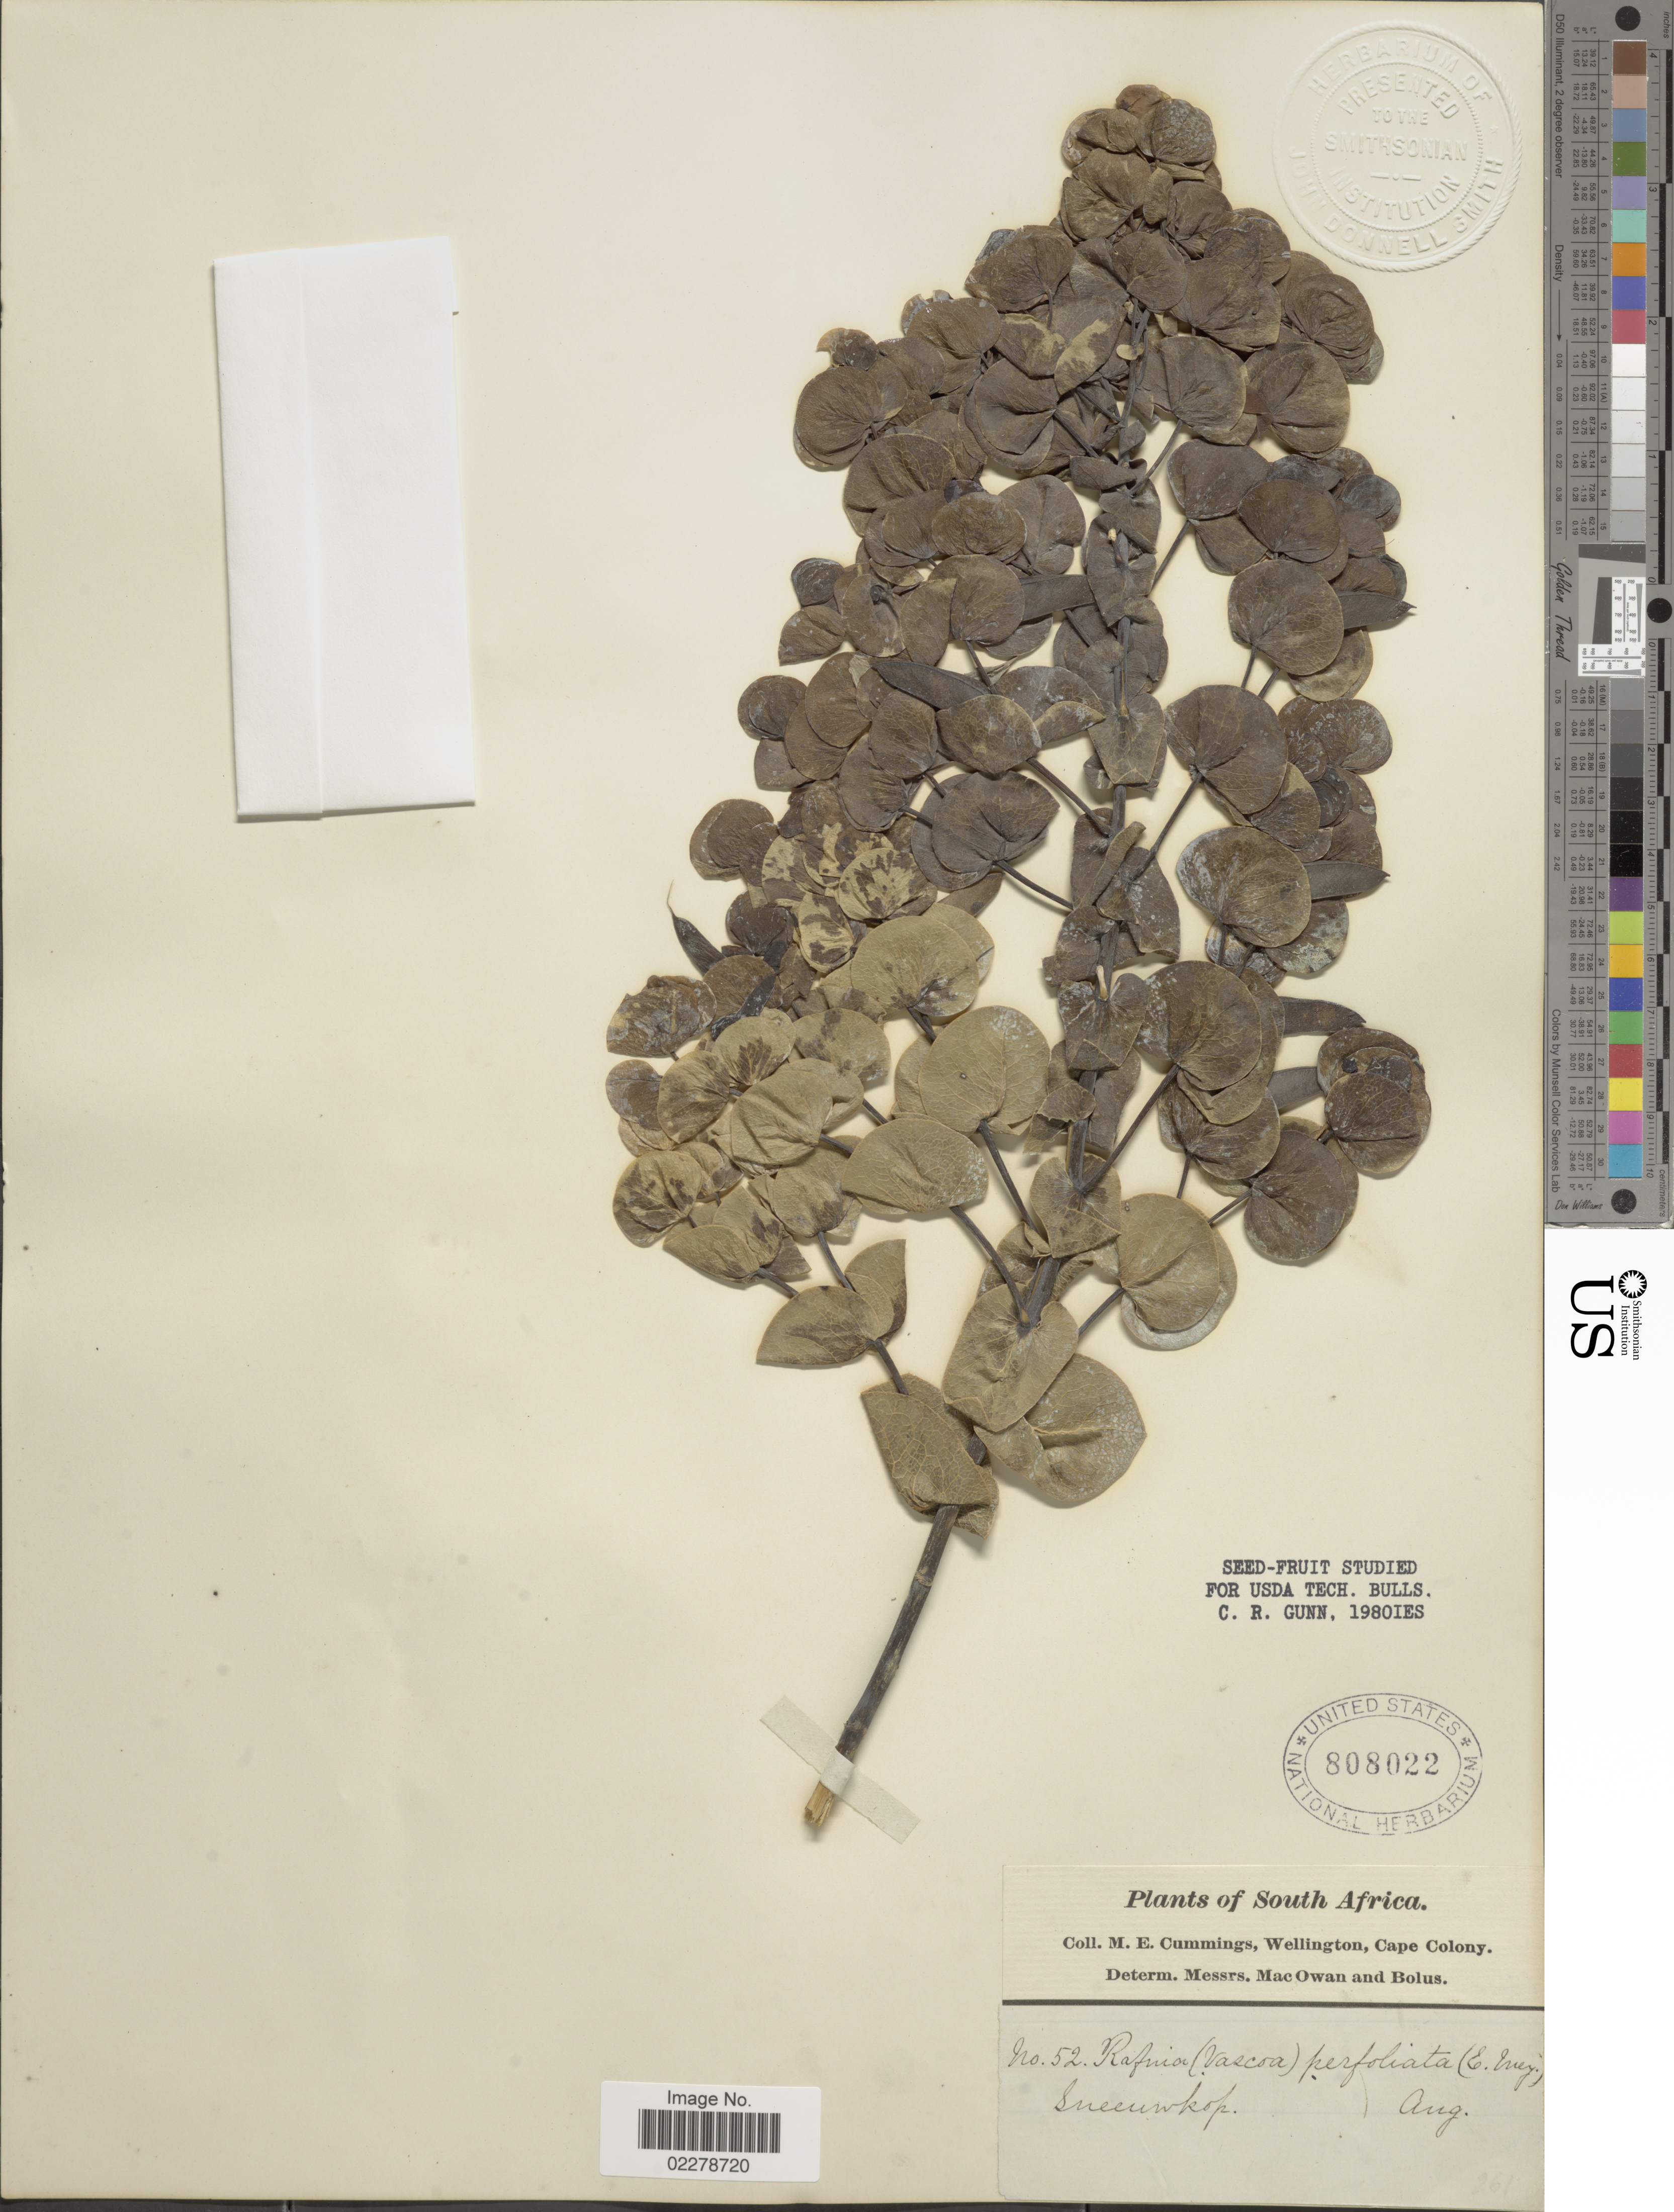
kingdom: Plantae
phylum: Tracheophyta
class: Magnoliopsida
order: Fabales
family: Fabaceae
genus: Rafnia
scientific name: Rafnia perfoliata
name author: (DC.) E. Mey.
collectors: C. Cummings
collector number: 52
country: South Africa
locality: Sneeuwkop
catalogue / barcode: US 808022